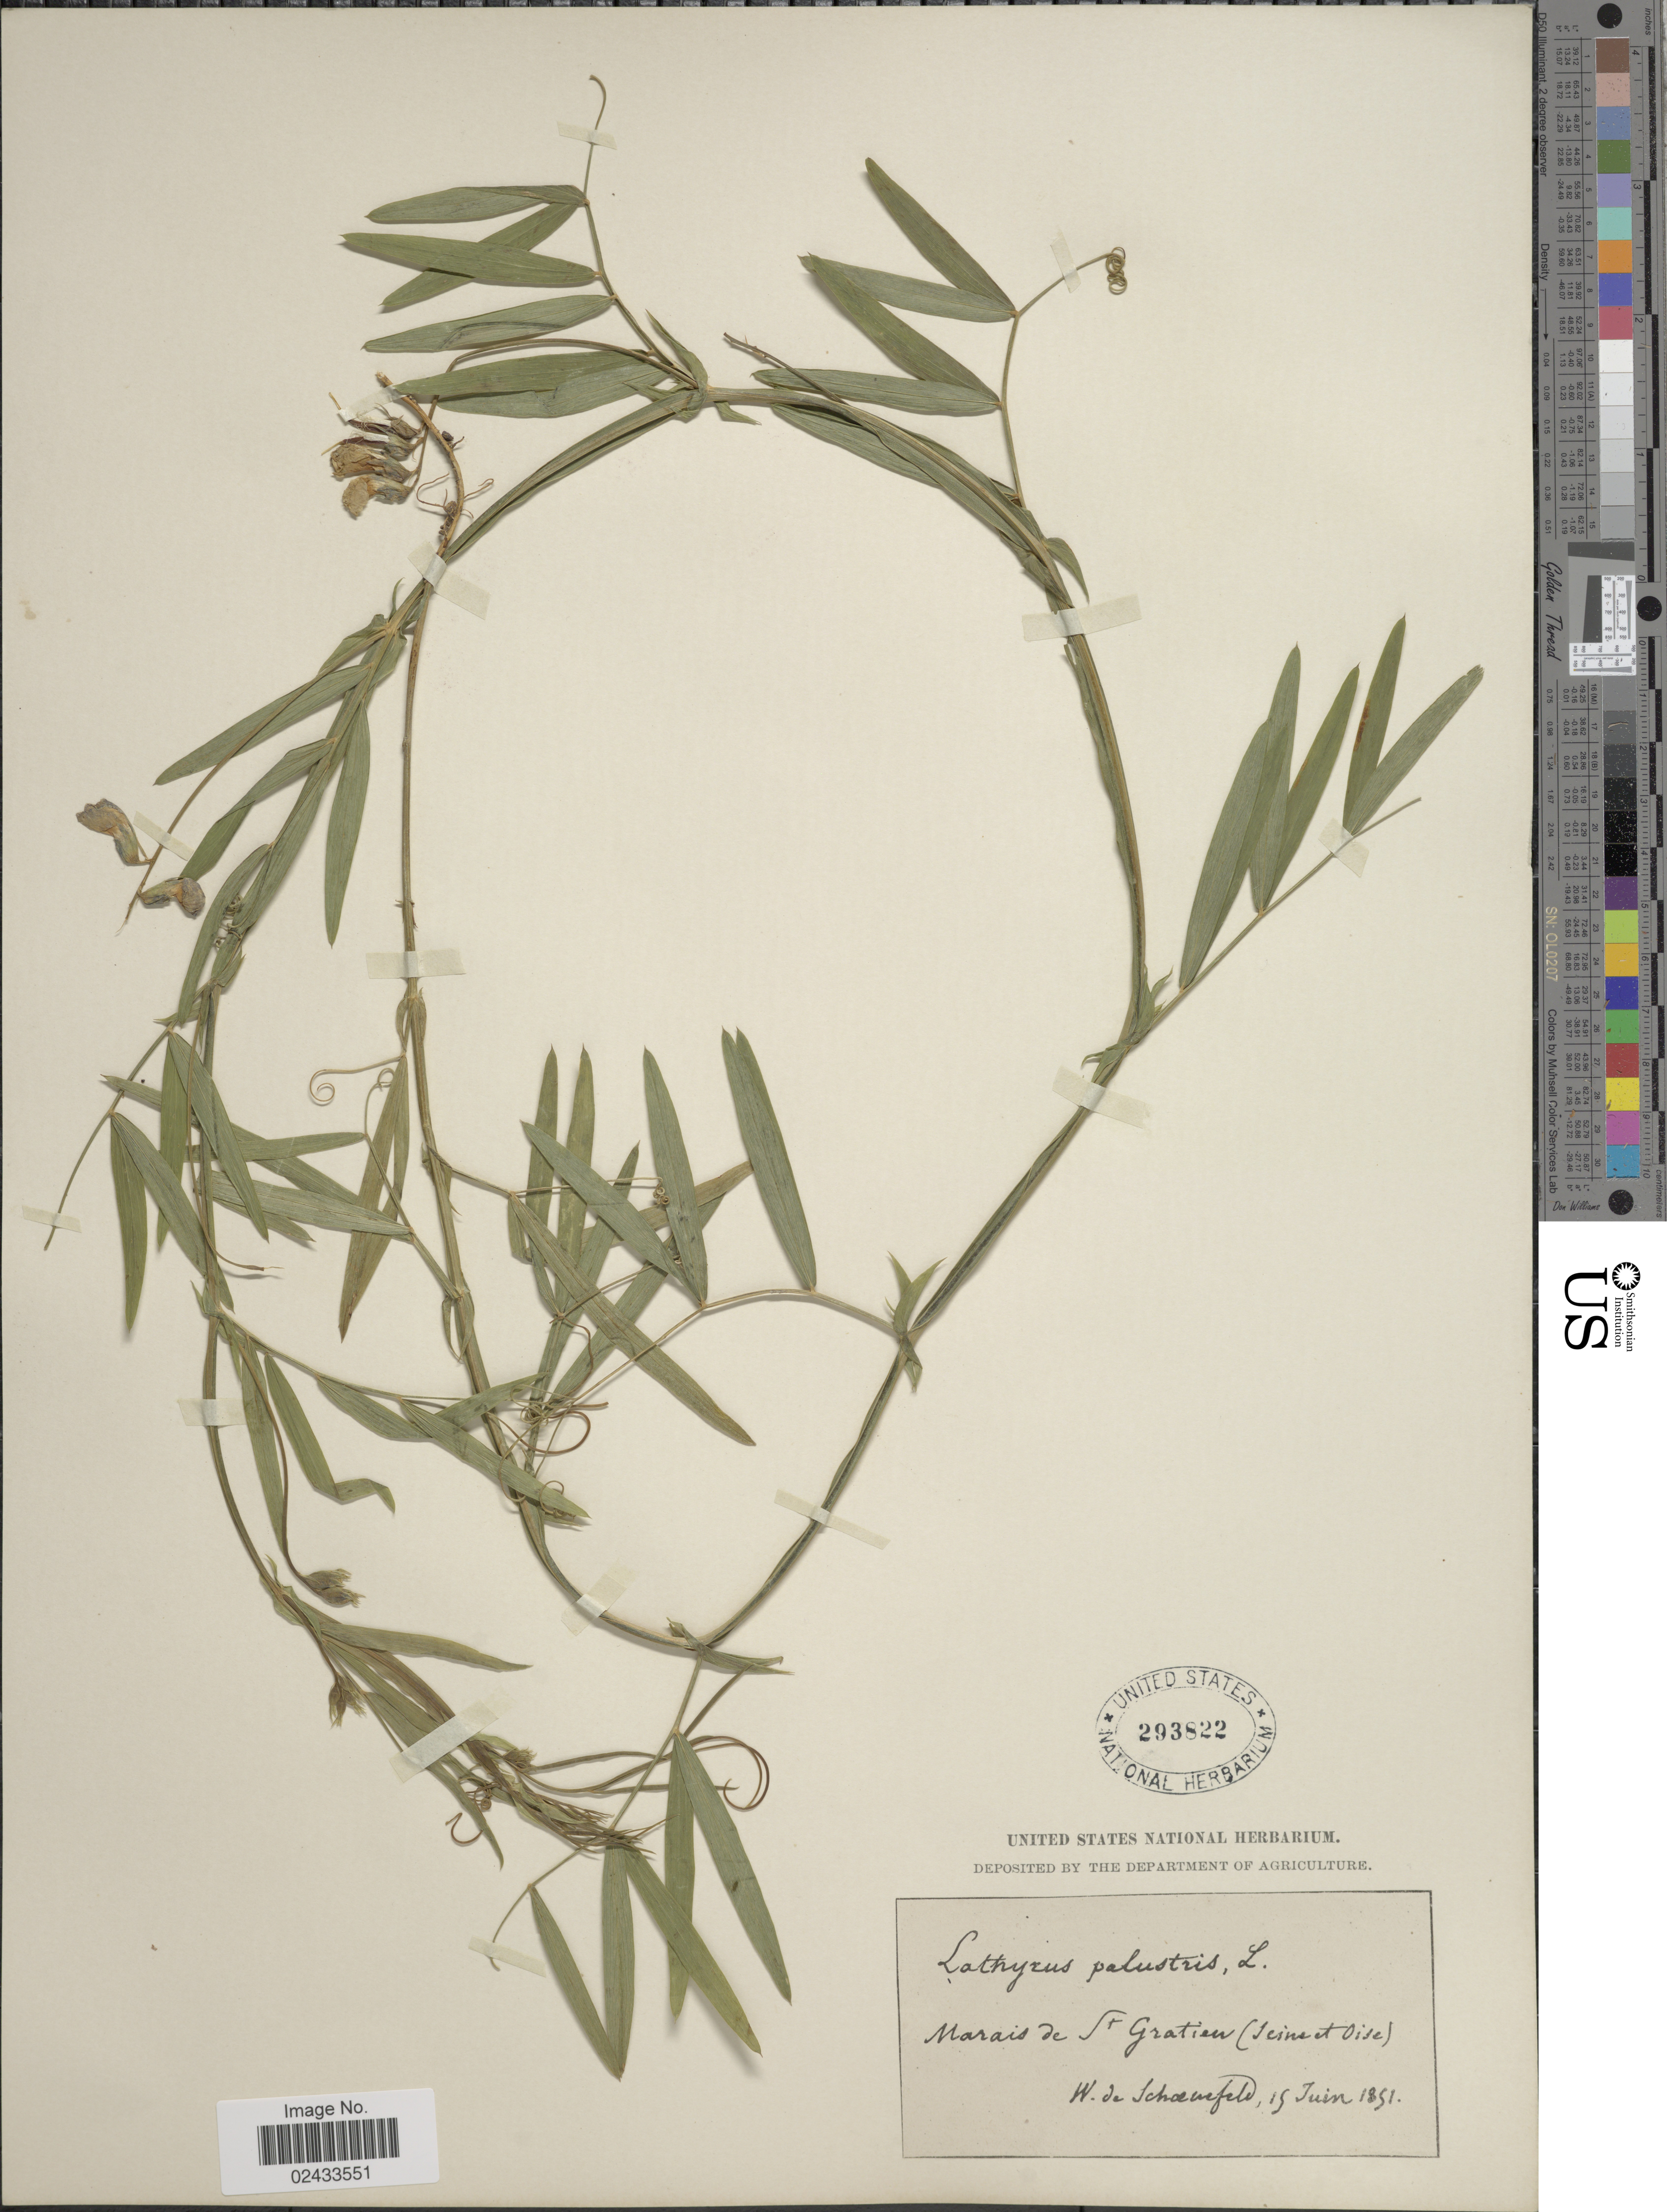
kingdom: Plantae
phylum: Tracheophyta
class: Magnoliopsida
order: Fabales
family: Fabaceae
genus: Lathyrus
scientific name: Lathyrus palustris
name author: L.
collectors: W. Schoenefeld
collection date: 1851-06-15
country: France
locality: Marais de St. Gratien (Seine et Oise).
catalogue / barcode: US 293822